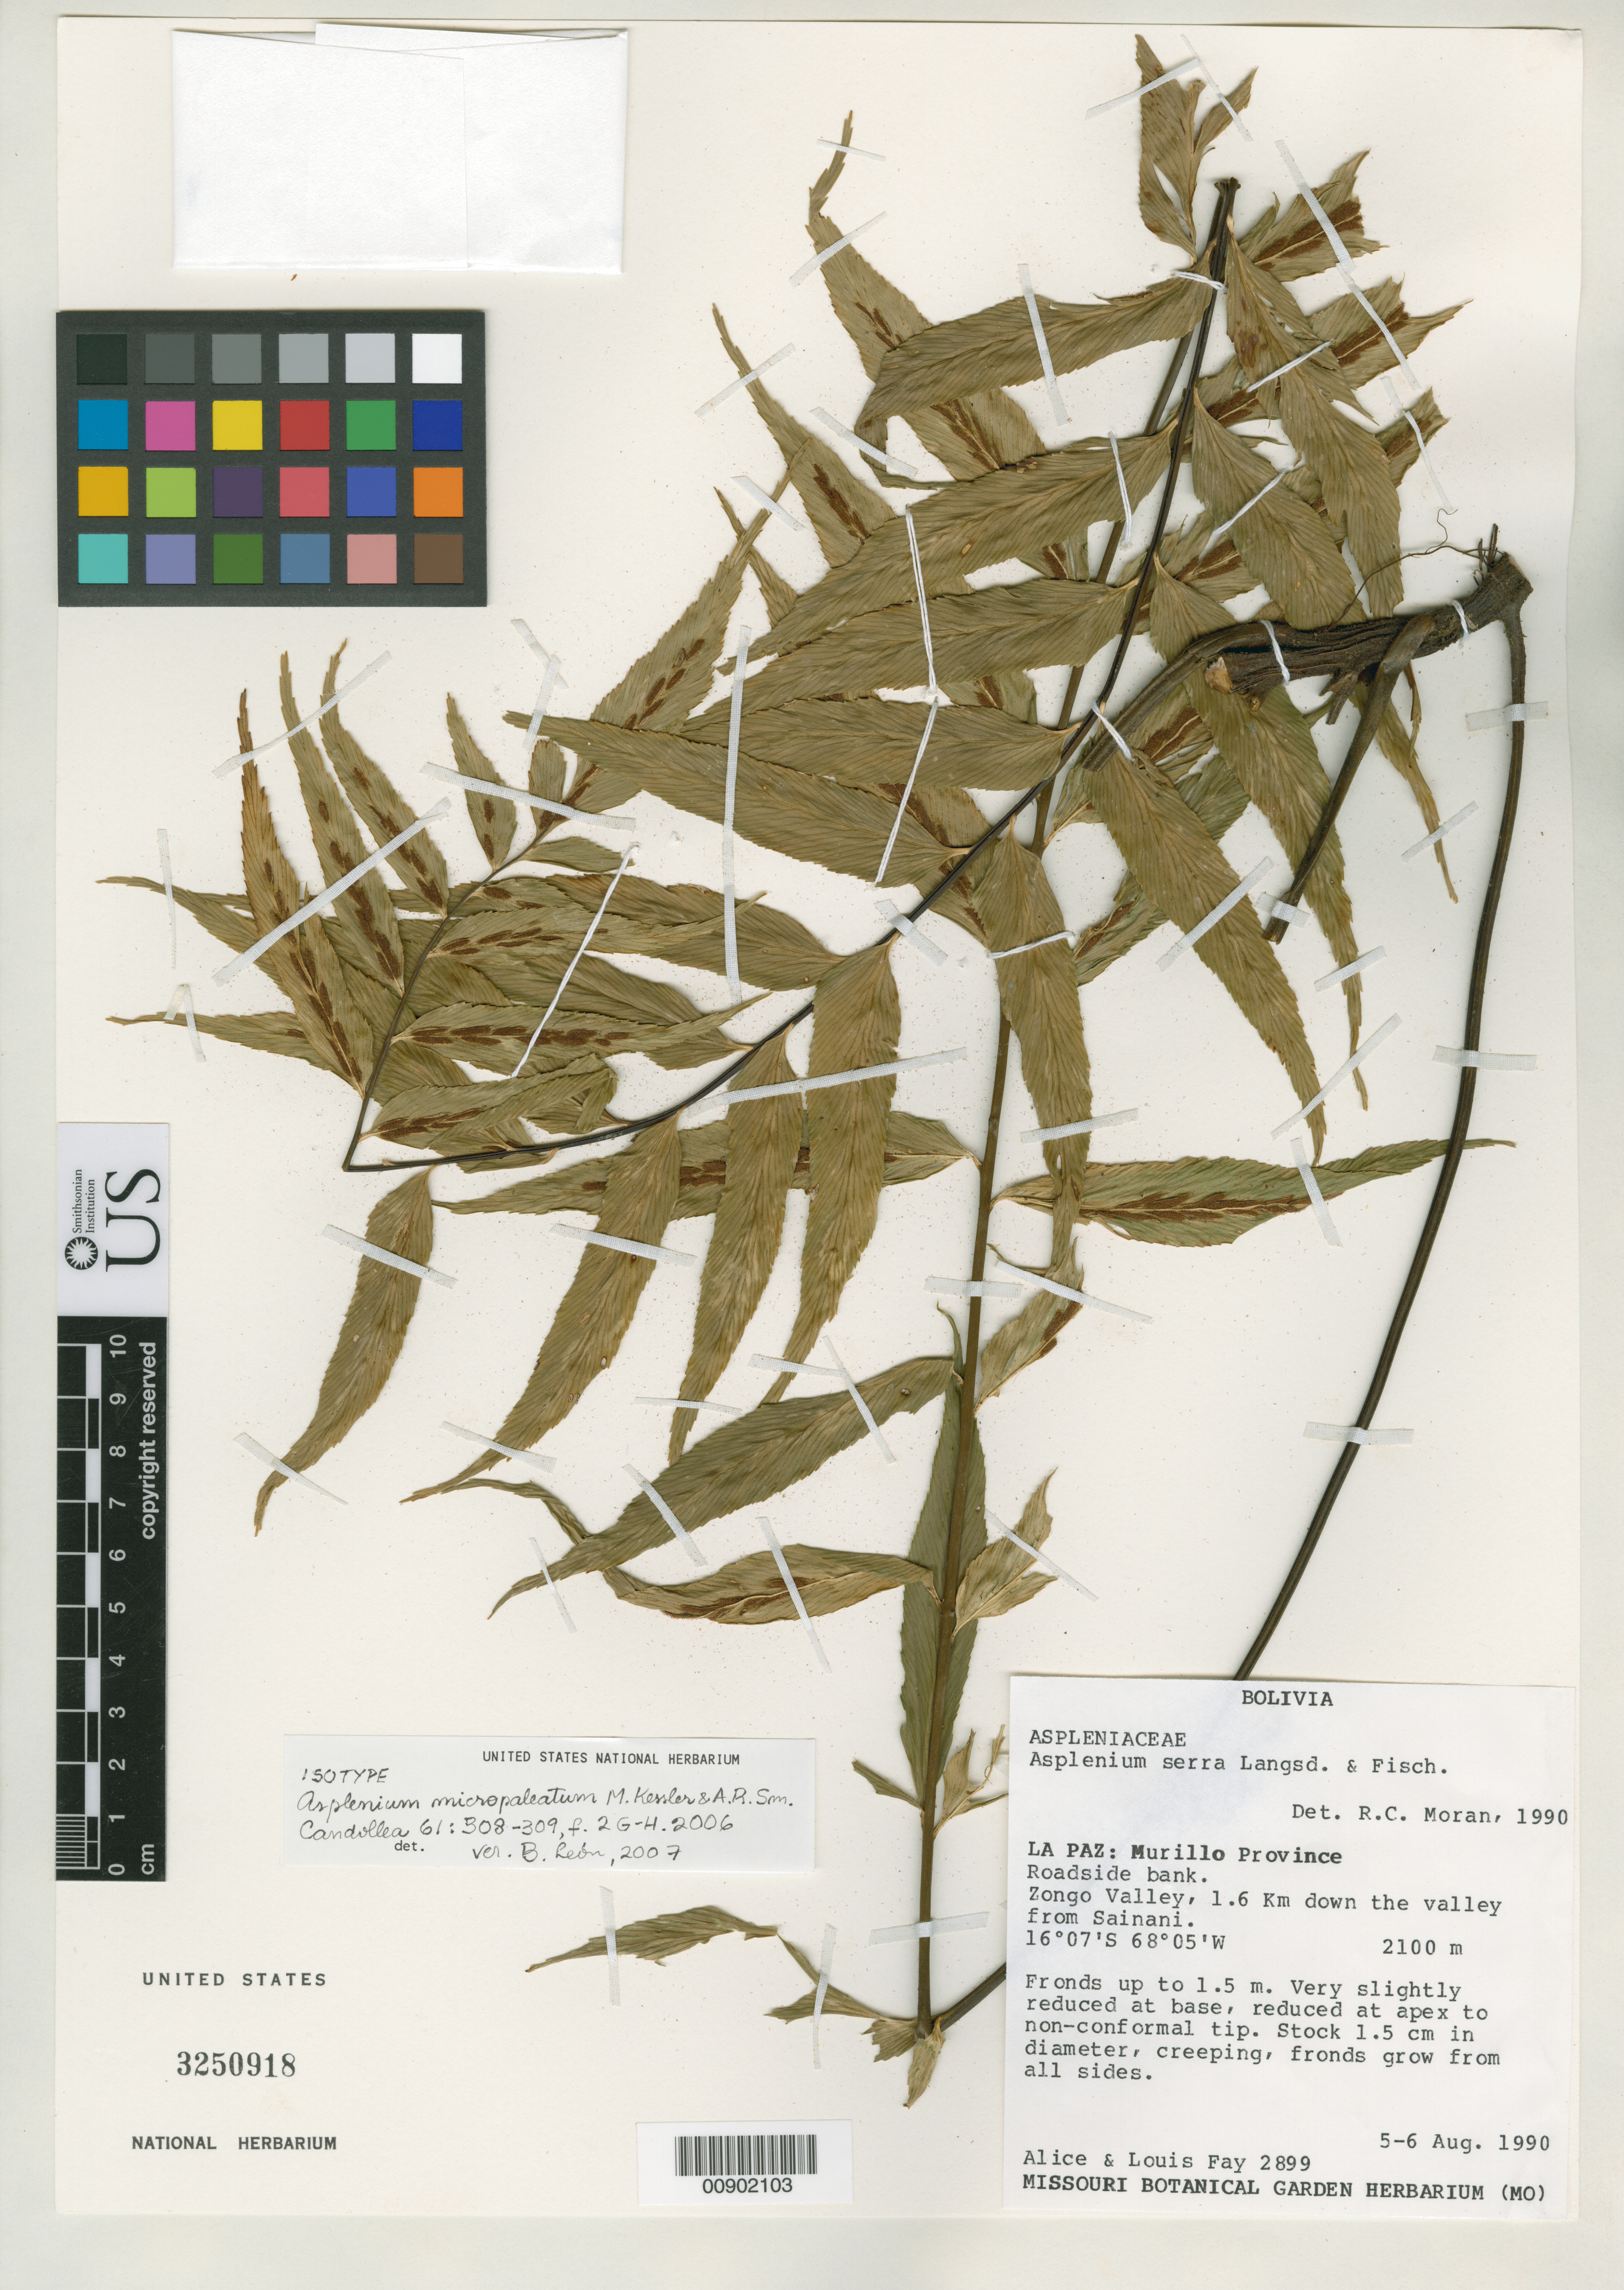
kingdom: Plantae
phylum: Tracheophyta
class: Polypodiopsida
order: Polypodiales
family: Aspleniaceae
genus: Asplenium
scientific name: Asplenium micropaleatum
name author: M. Kessler & A.R. Sm.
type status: Isotype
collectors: A. Fay & L. Fay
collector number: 2899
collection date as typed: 05 Aug 1990 to 06 Aug 1990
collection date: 1990-08-05/1990-08-06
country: Bolivia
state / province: La Paz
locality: La Paz: Murillo Province. Zongo Valley, 1.6 km down the valley from Sainani.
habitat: Roadside bank.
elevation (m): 2100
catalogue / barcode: US 3250918